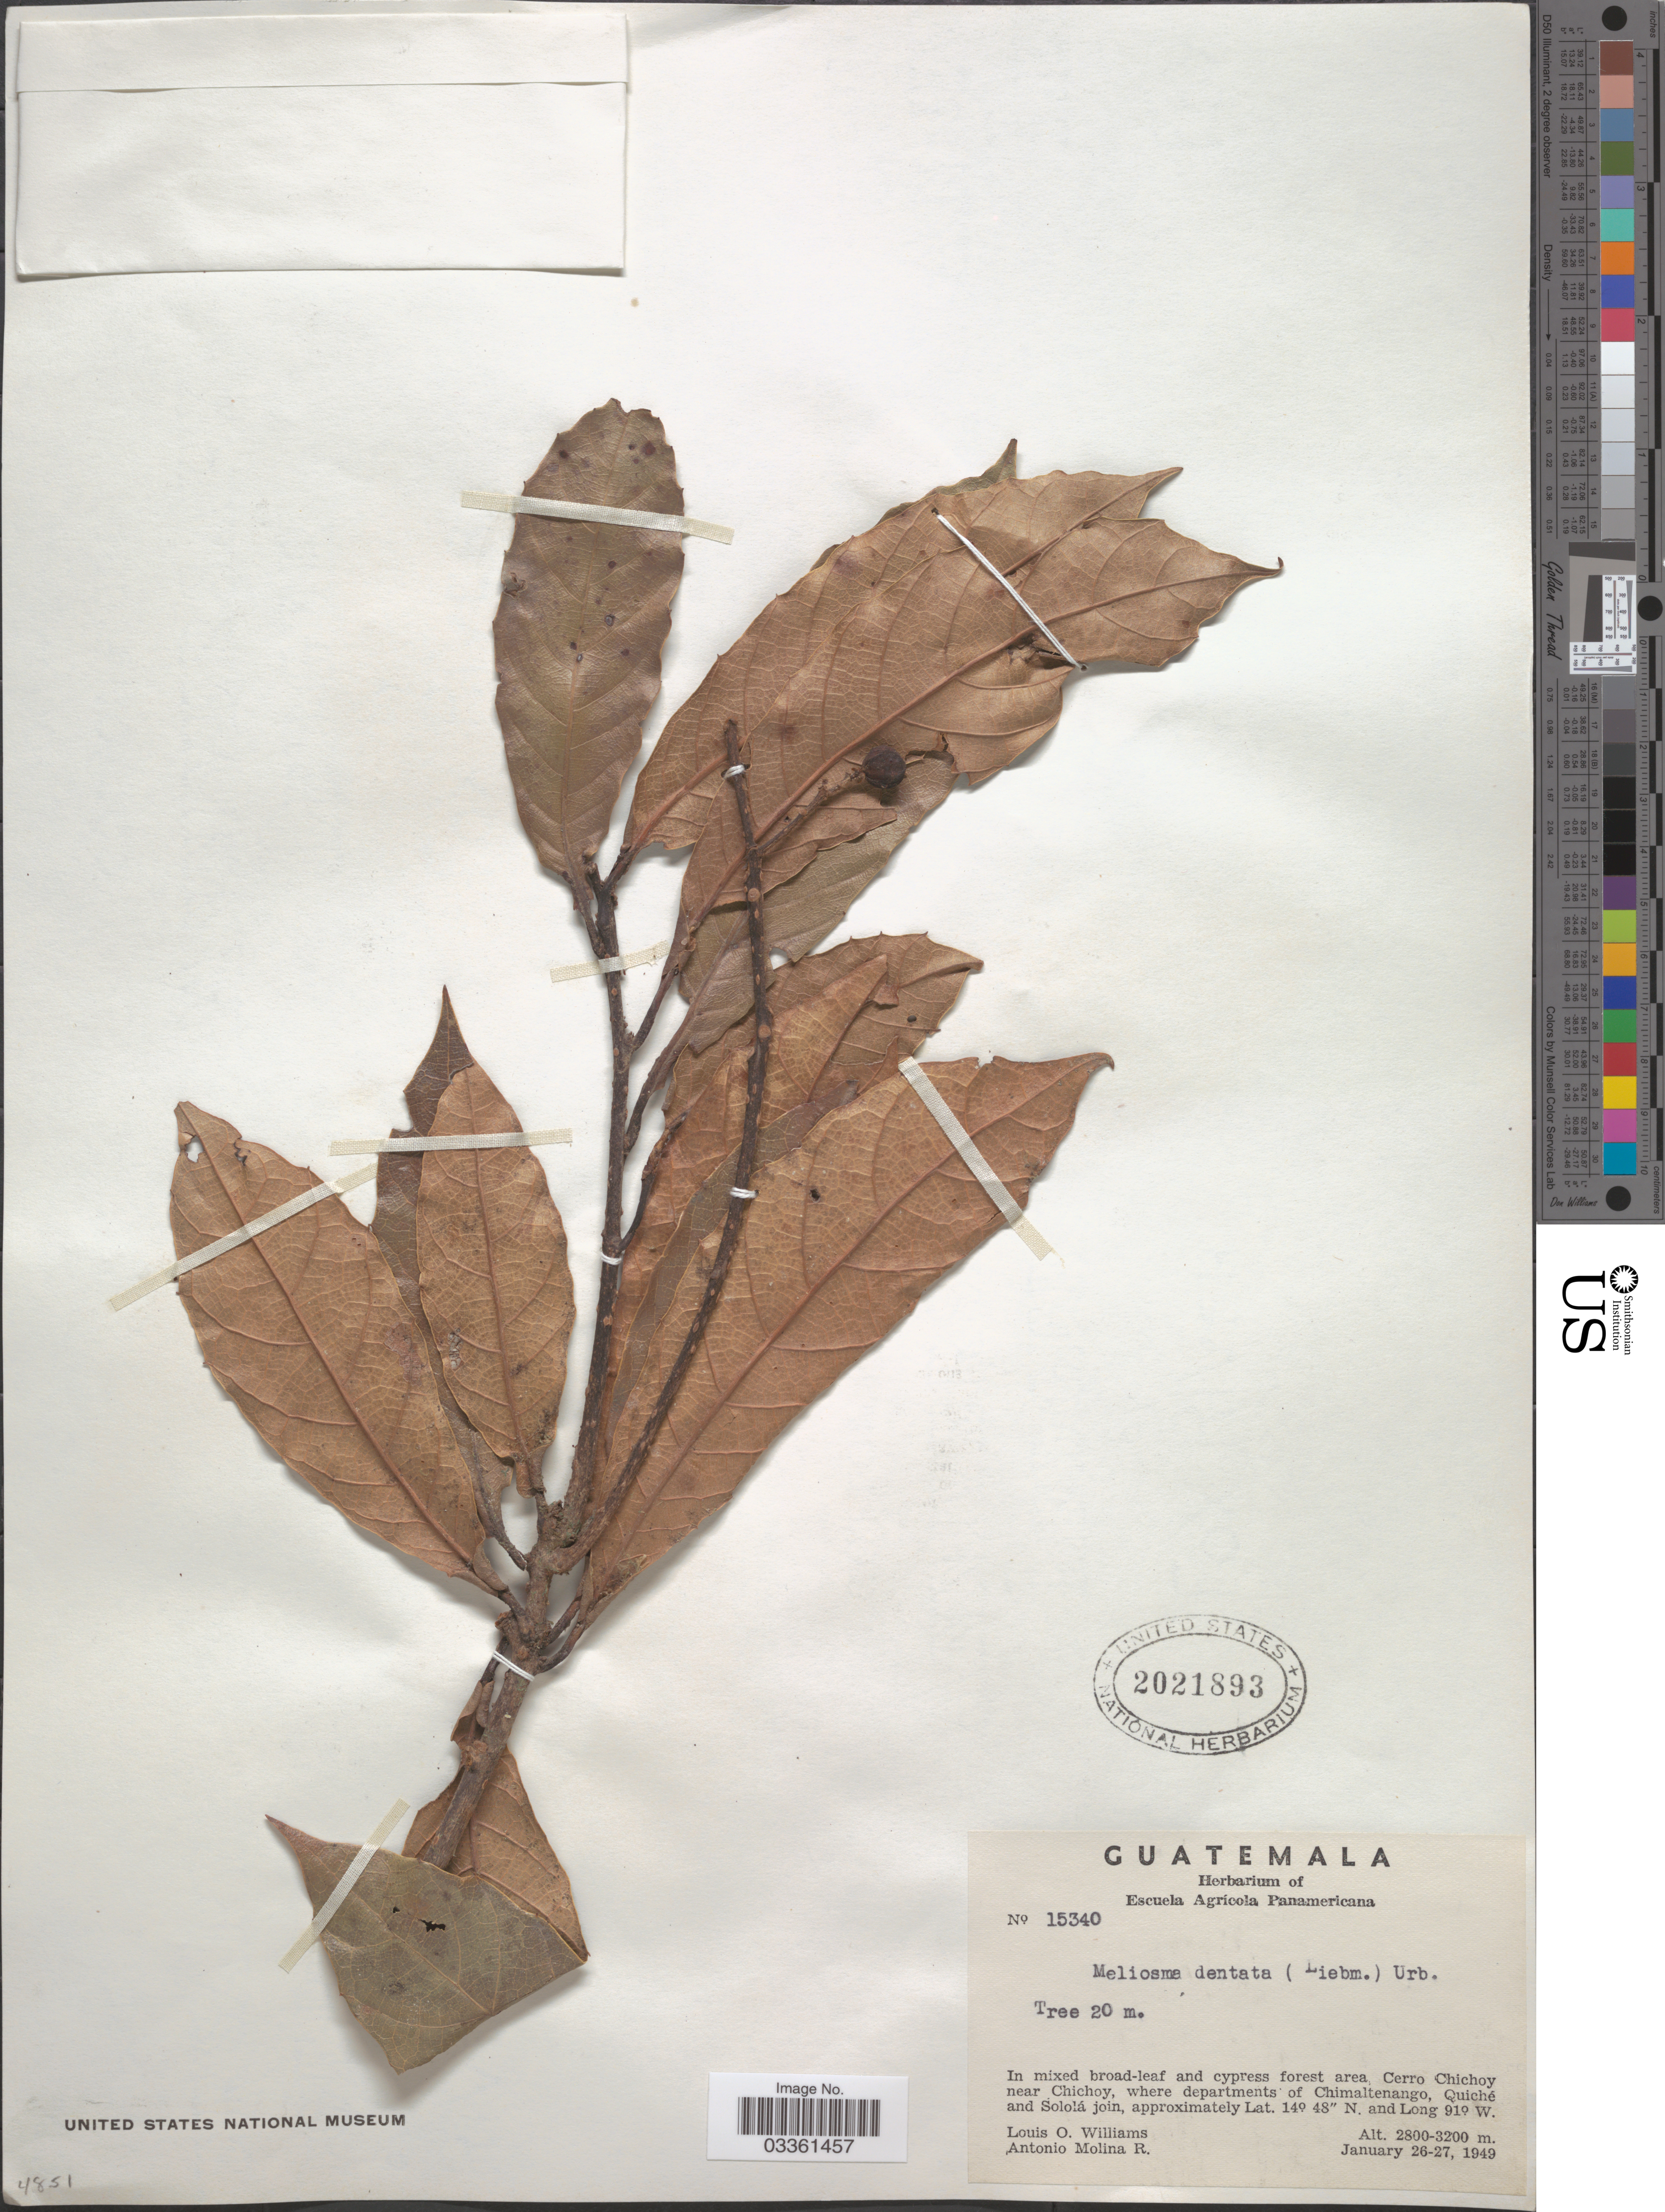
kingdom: Plantae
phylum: Tracheophyta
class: Magnoliopsida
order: Proteales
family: Sabiaceae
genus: Meliosma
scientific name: Meliosma dentata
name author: (Liebm.) Urb.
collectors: L. O. Williams & A. Molina R.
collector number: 15340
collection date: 1949-01-26/1949-01-27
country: Guatemala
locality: Cerro Chichoy near Chichoy, where departments of Chimaltenango, Quiché and Sololá join.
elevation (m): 2800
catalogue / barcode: US 2021893